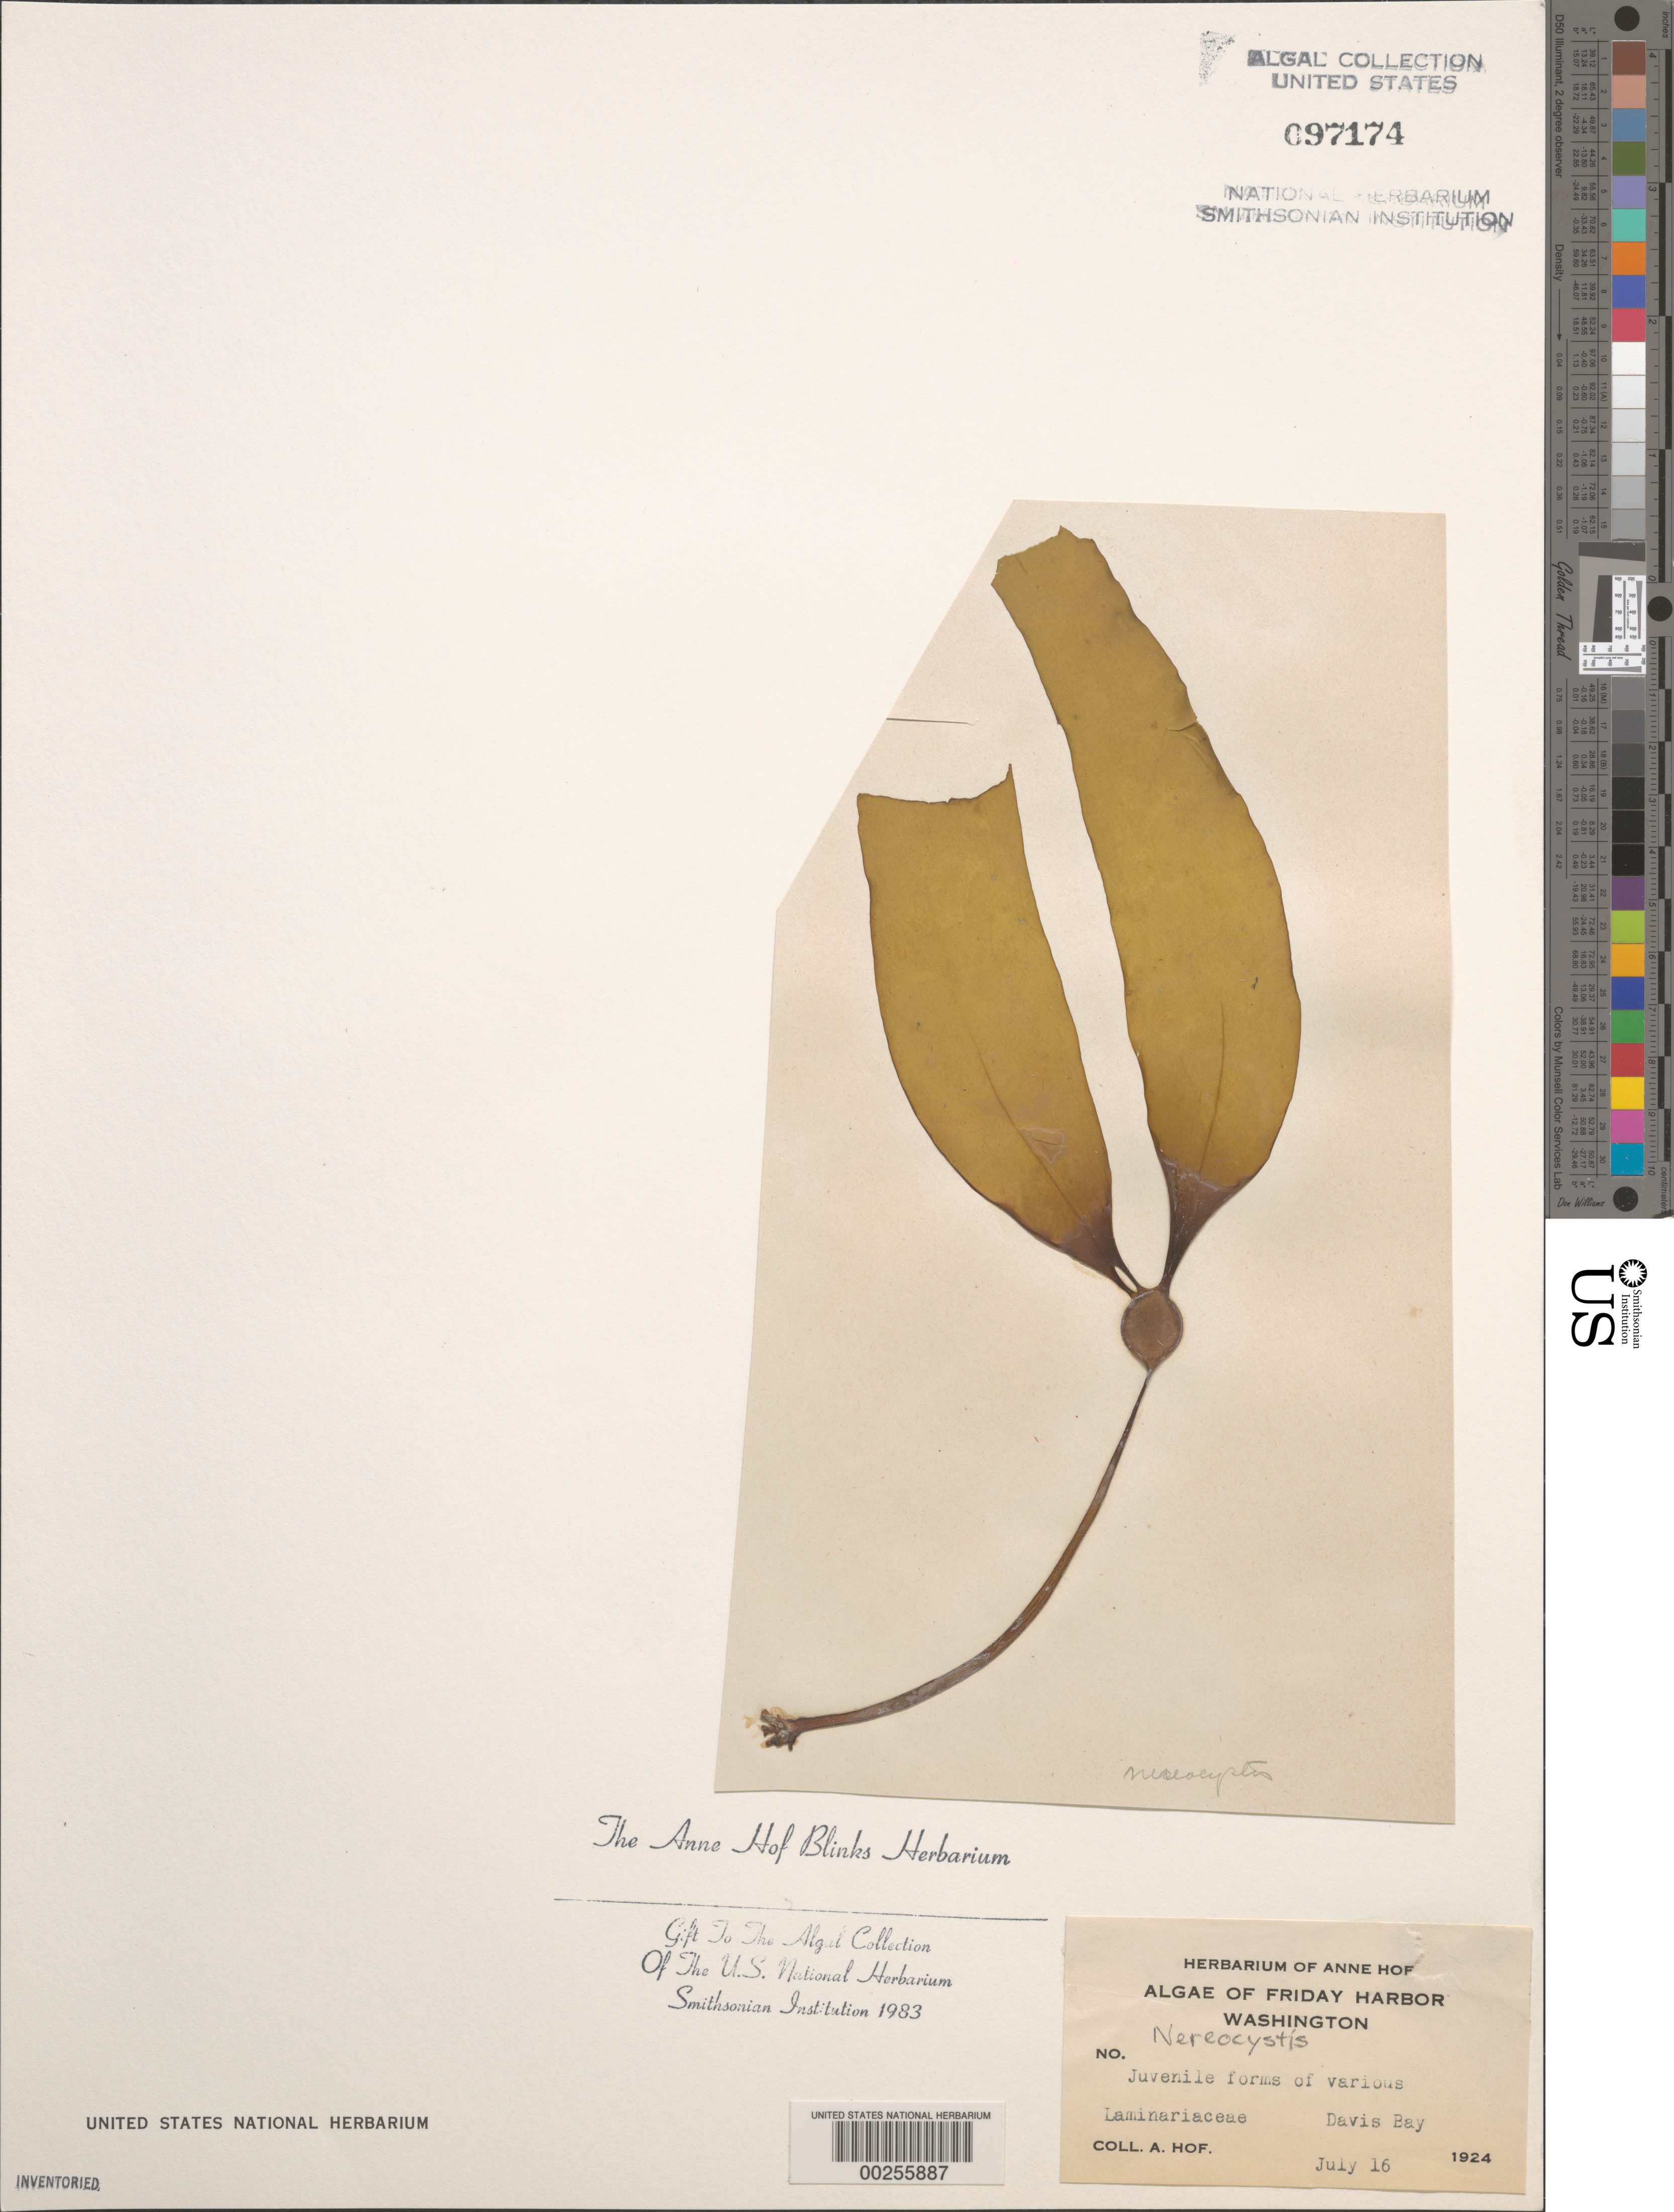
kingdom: Chromista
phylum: Ochrophyta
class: Phaeophyceae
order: Laminariales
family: Laminariaceae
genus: Nereocystis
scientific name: Nereocystis sp.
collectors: A. Blinks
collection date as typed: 16 Jul 1924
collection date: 1924-07-16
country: United States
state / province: Washington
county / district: San Juan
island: San Juan Island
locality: Davis Bay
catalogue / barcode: US 97174